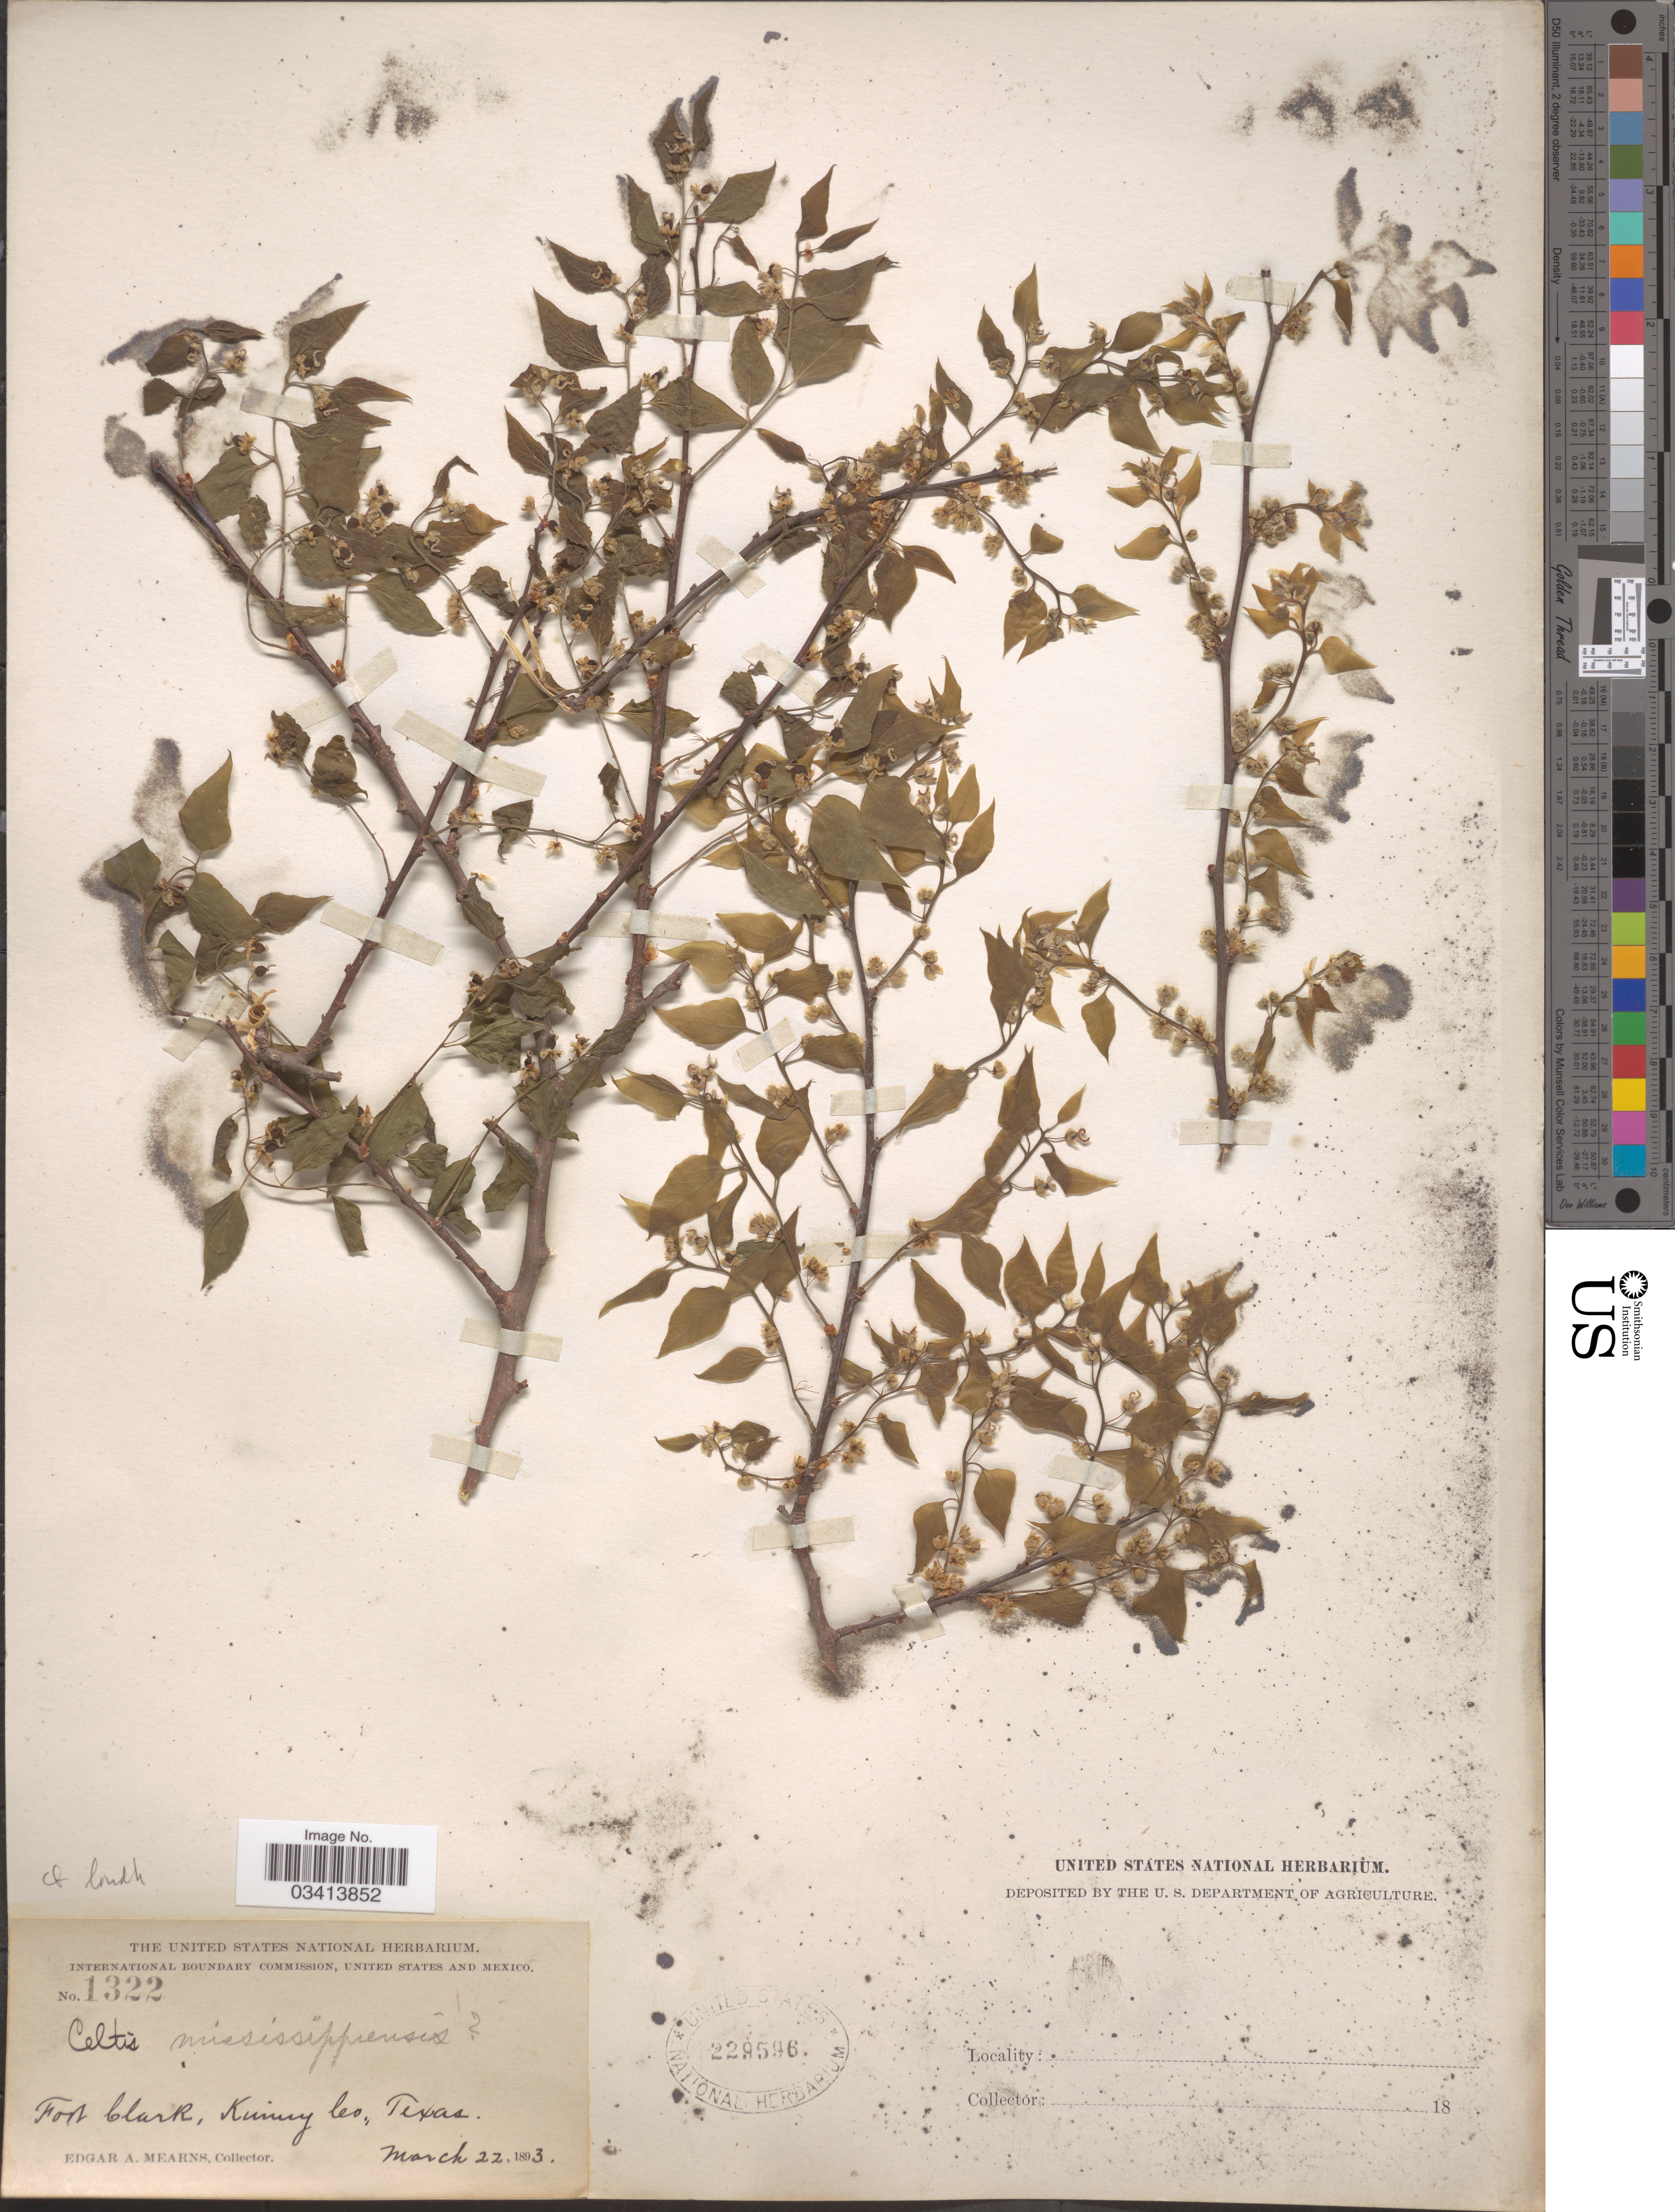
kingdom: Plantae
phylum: Tracheophyta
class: Magnoliopsida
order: Rosales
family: Cannabaceae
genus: Celtis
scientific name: Celtis sp.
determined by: Strong, M. T., (US), Smithsonian Institution - National Museum of Natural History (UNITED STATES)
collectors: E. A. Mearns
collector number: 1322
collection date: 1893-03-22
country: United States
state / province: Texas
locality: Fort Clark, Kinney Co.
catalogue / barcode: US 229596